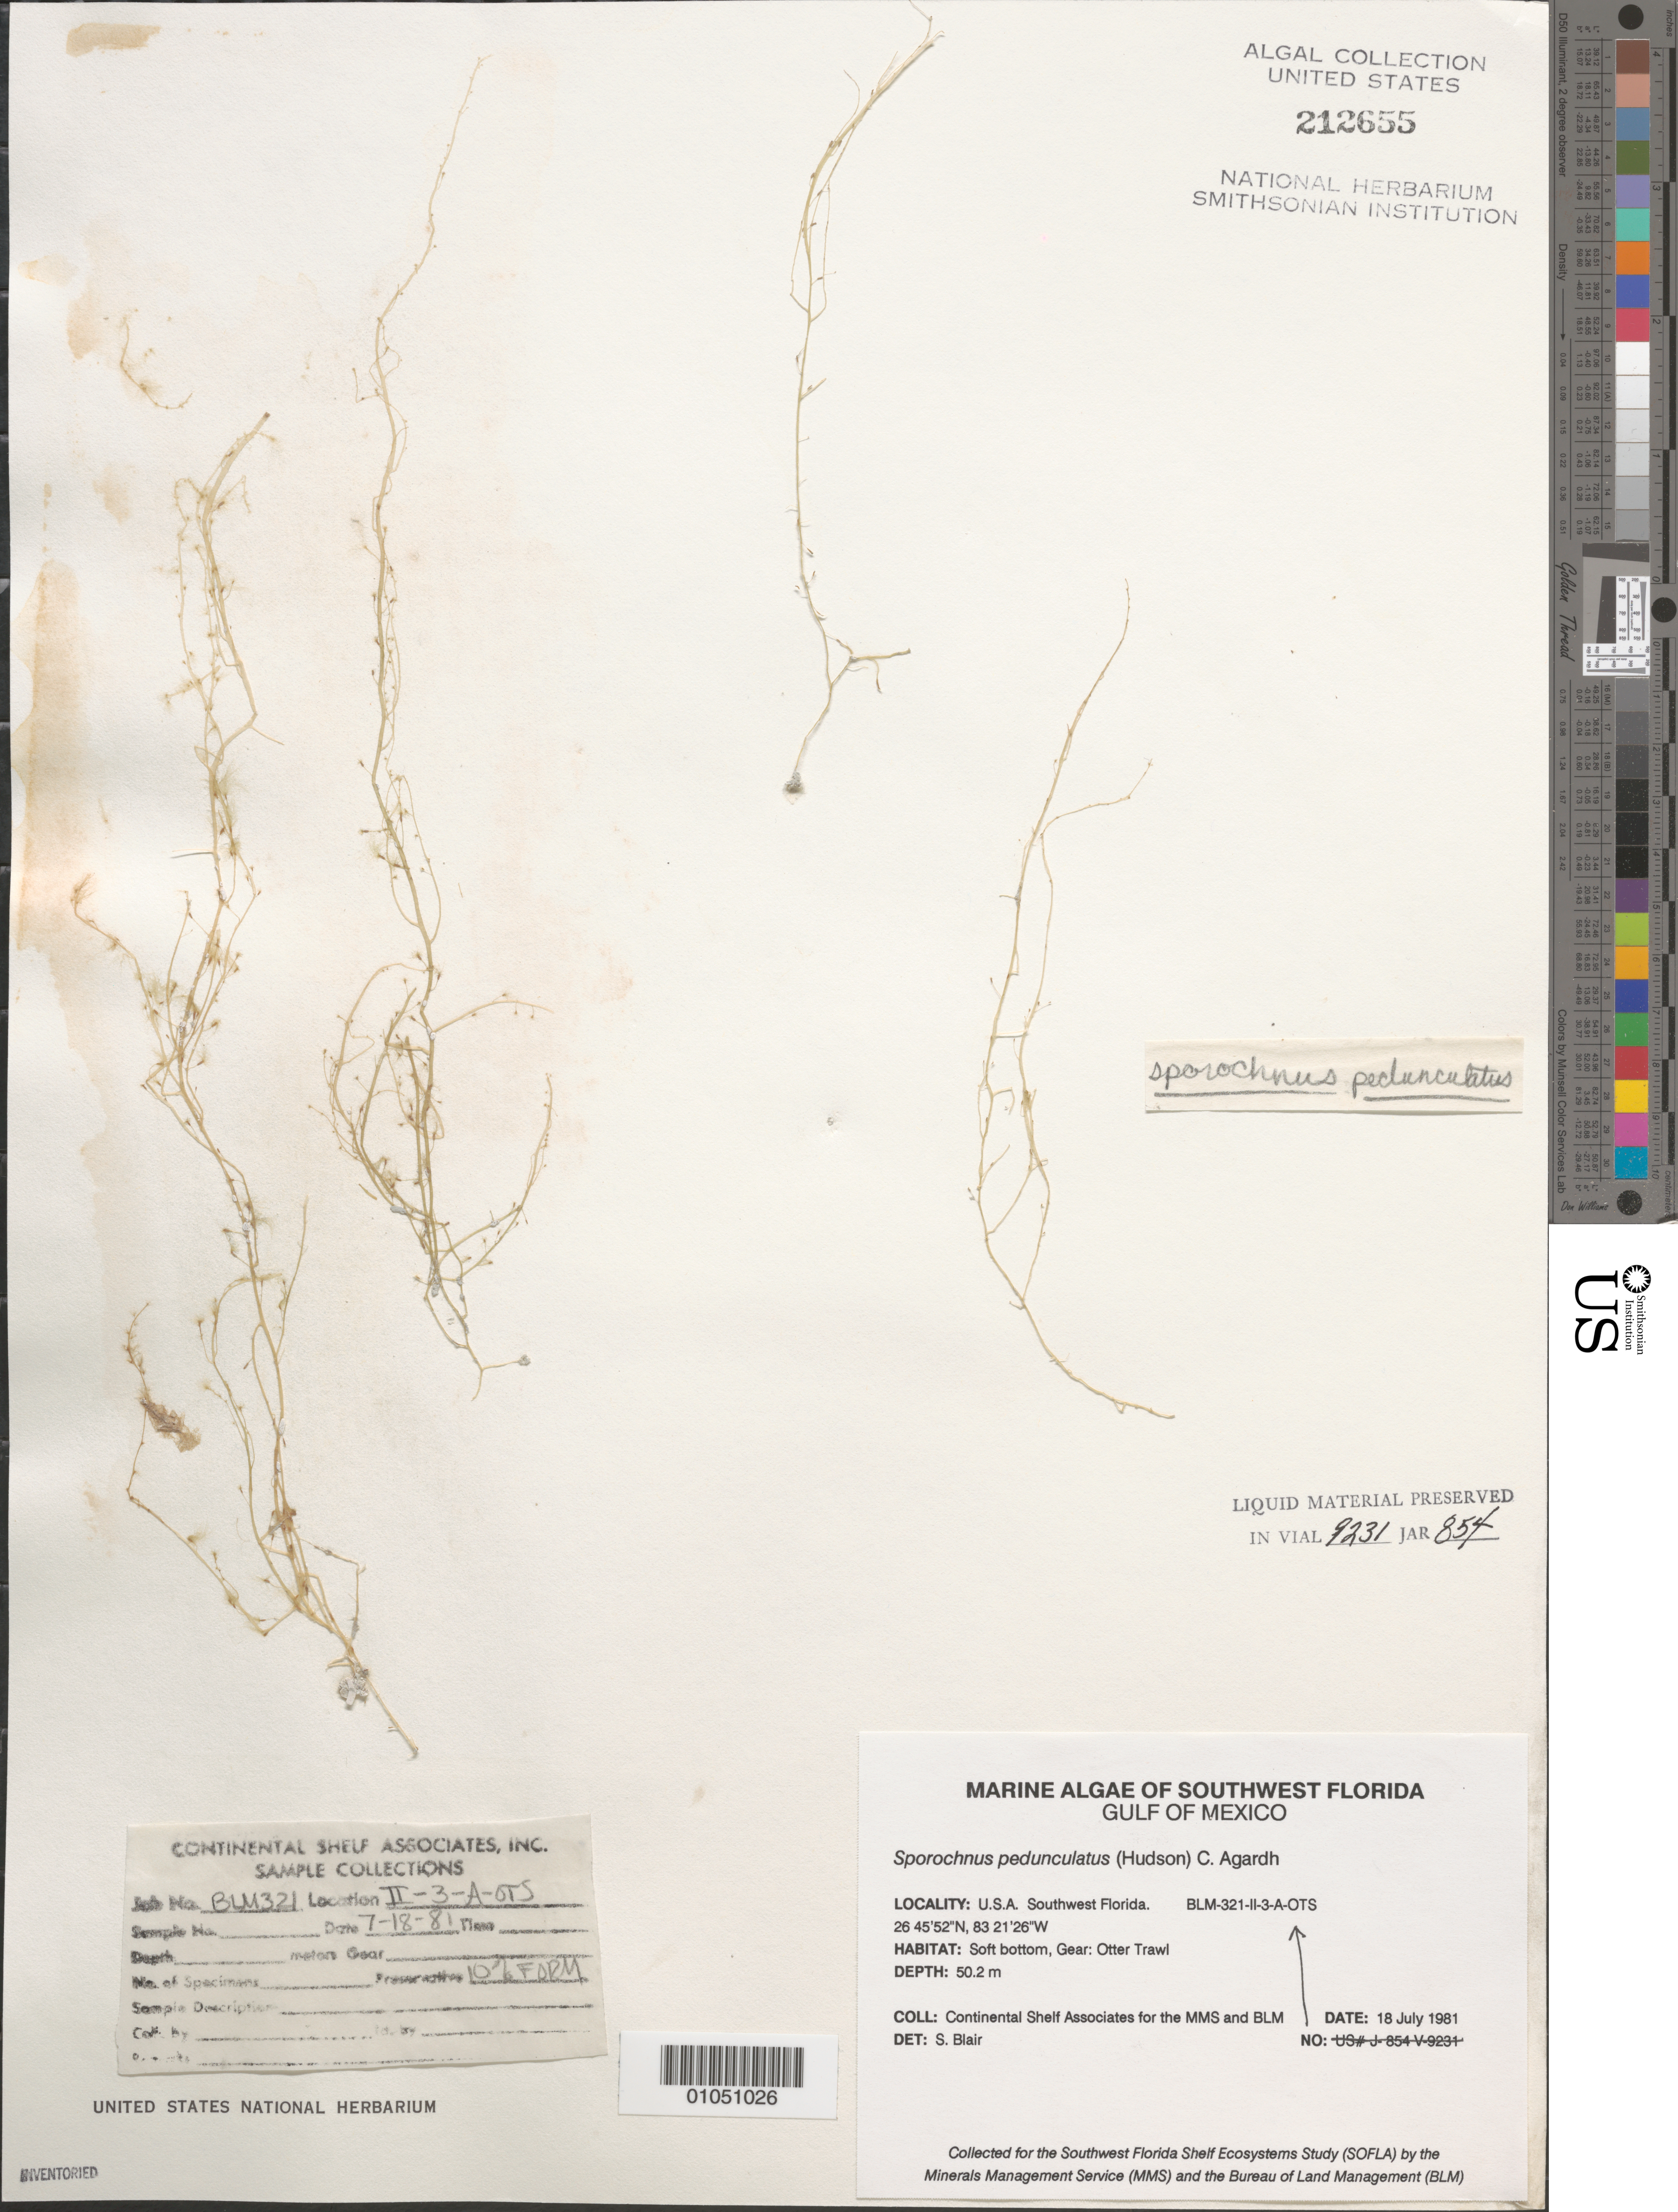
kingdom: Chromista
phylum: Ochrophyta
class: Phaeophyceae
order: Sporochnales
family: Sporochnaceae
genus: Sporochnus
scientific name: Sporochnus pedunculatus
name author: (Huds.) C. Agardh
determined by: Blair, S. M.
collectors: Continental Shelf Associates for the MMS/BLM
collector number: BLM-321-II-3-A-OTS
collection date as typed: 18 Jul 1981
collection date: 1981-07-18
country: United States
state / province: Florida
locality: Gulf of Mexico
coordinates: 26 45'52"N, 83 21'26"W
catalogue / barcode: US 212655